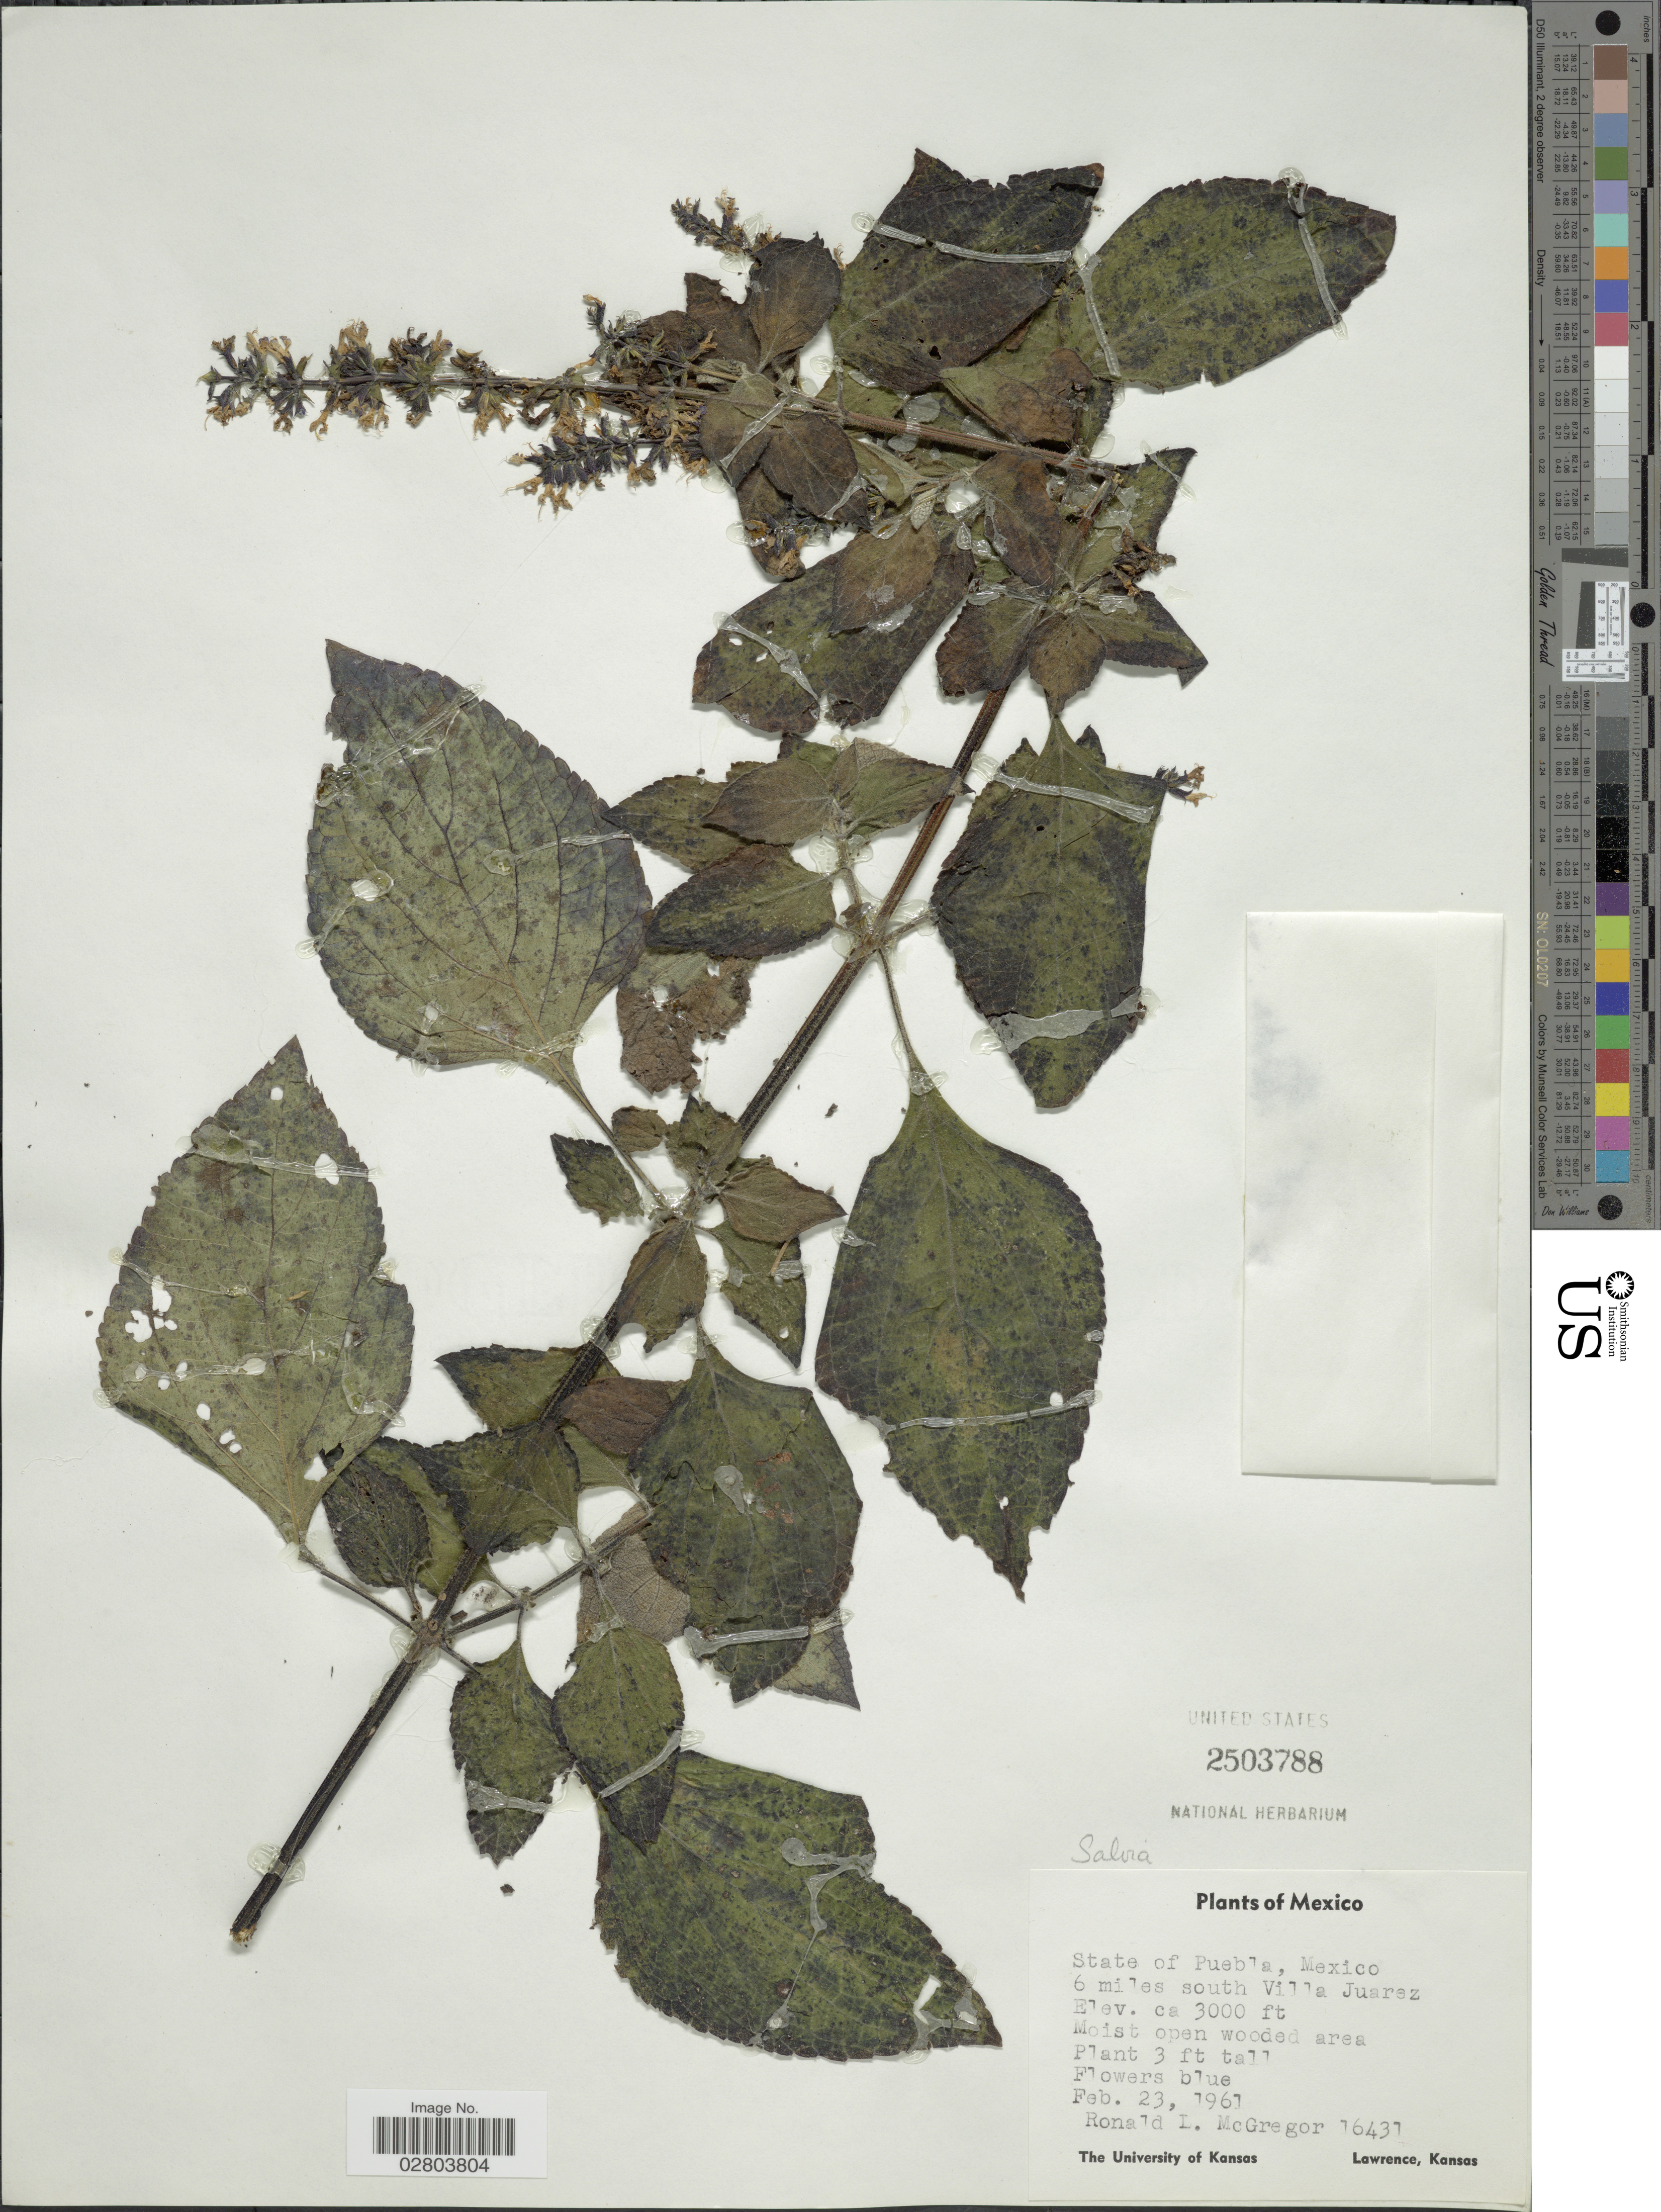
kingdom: Plantae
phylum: Tracheophyta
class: Magnoliopsida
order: Lamiales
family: Lamiaceae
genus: Salvia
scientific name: Salvia sp.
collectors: R. McGregor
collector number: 16431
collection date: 1961-02-23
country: Mexico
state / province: Puebla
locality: State of Puebla, Mexico. 6 miles south Villa Juarez.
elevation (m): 914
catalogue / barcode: US 2503788